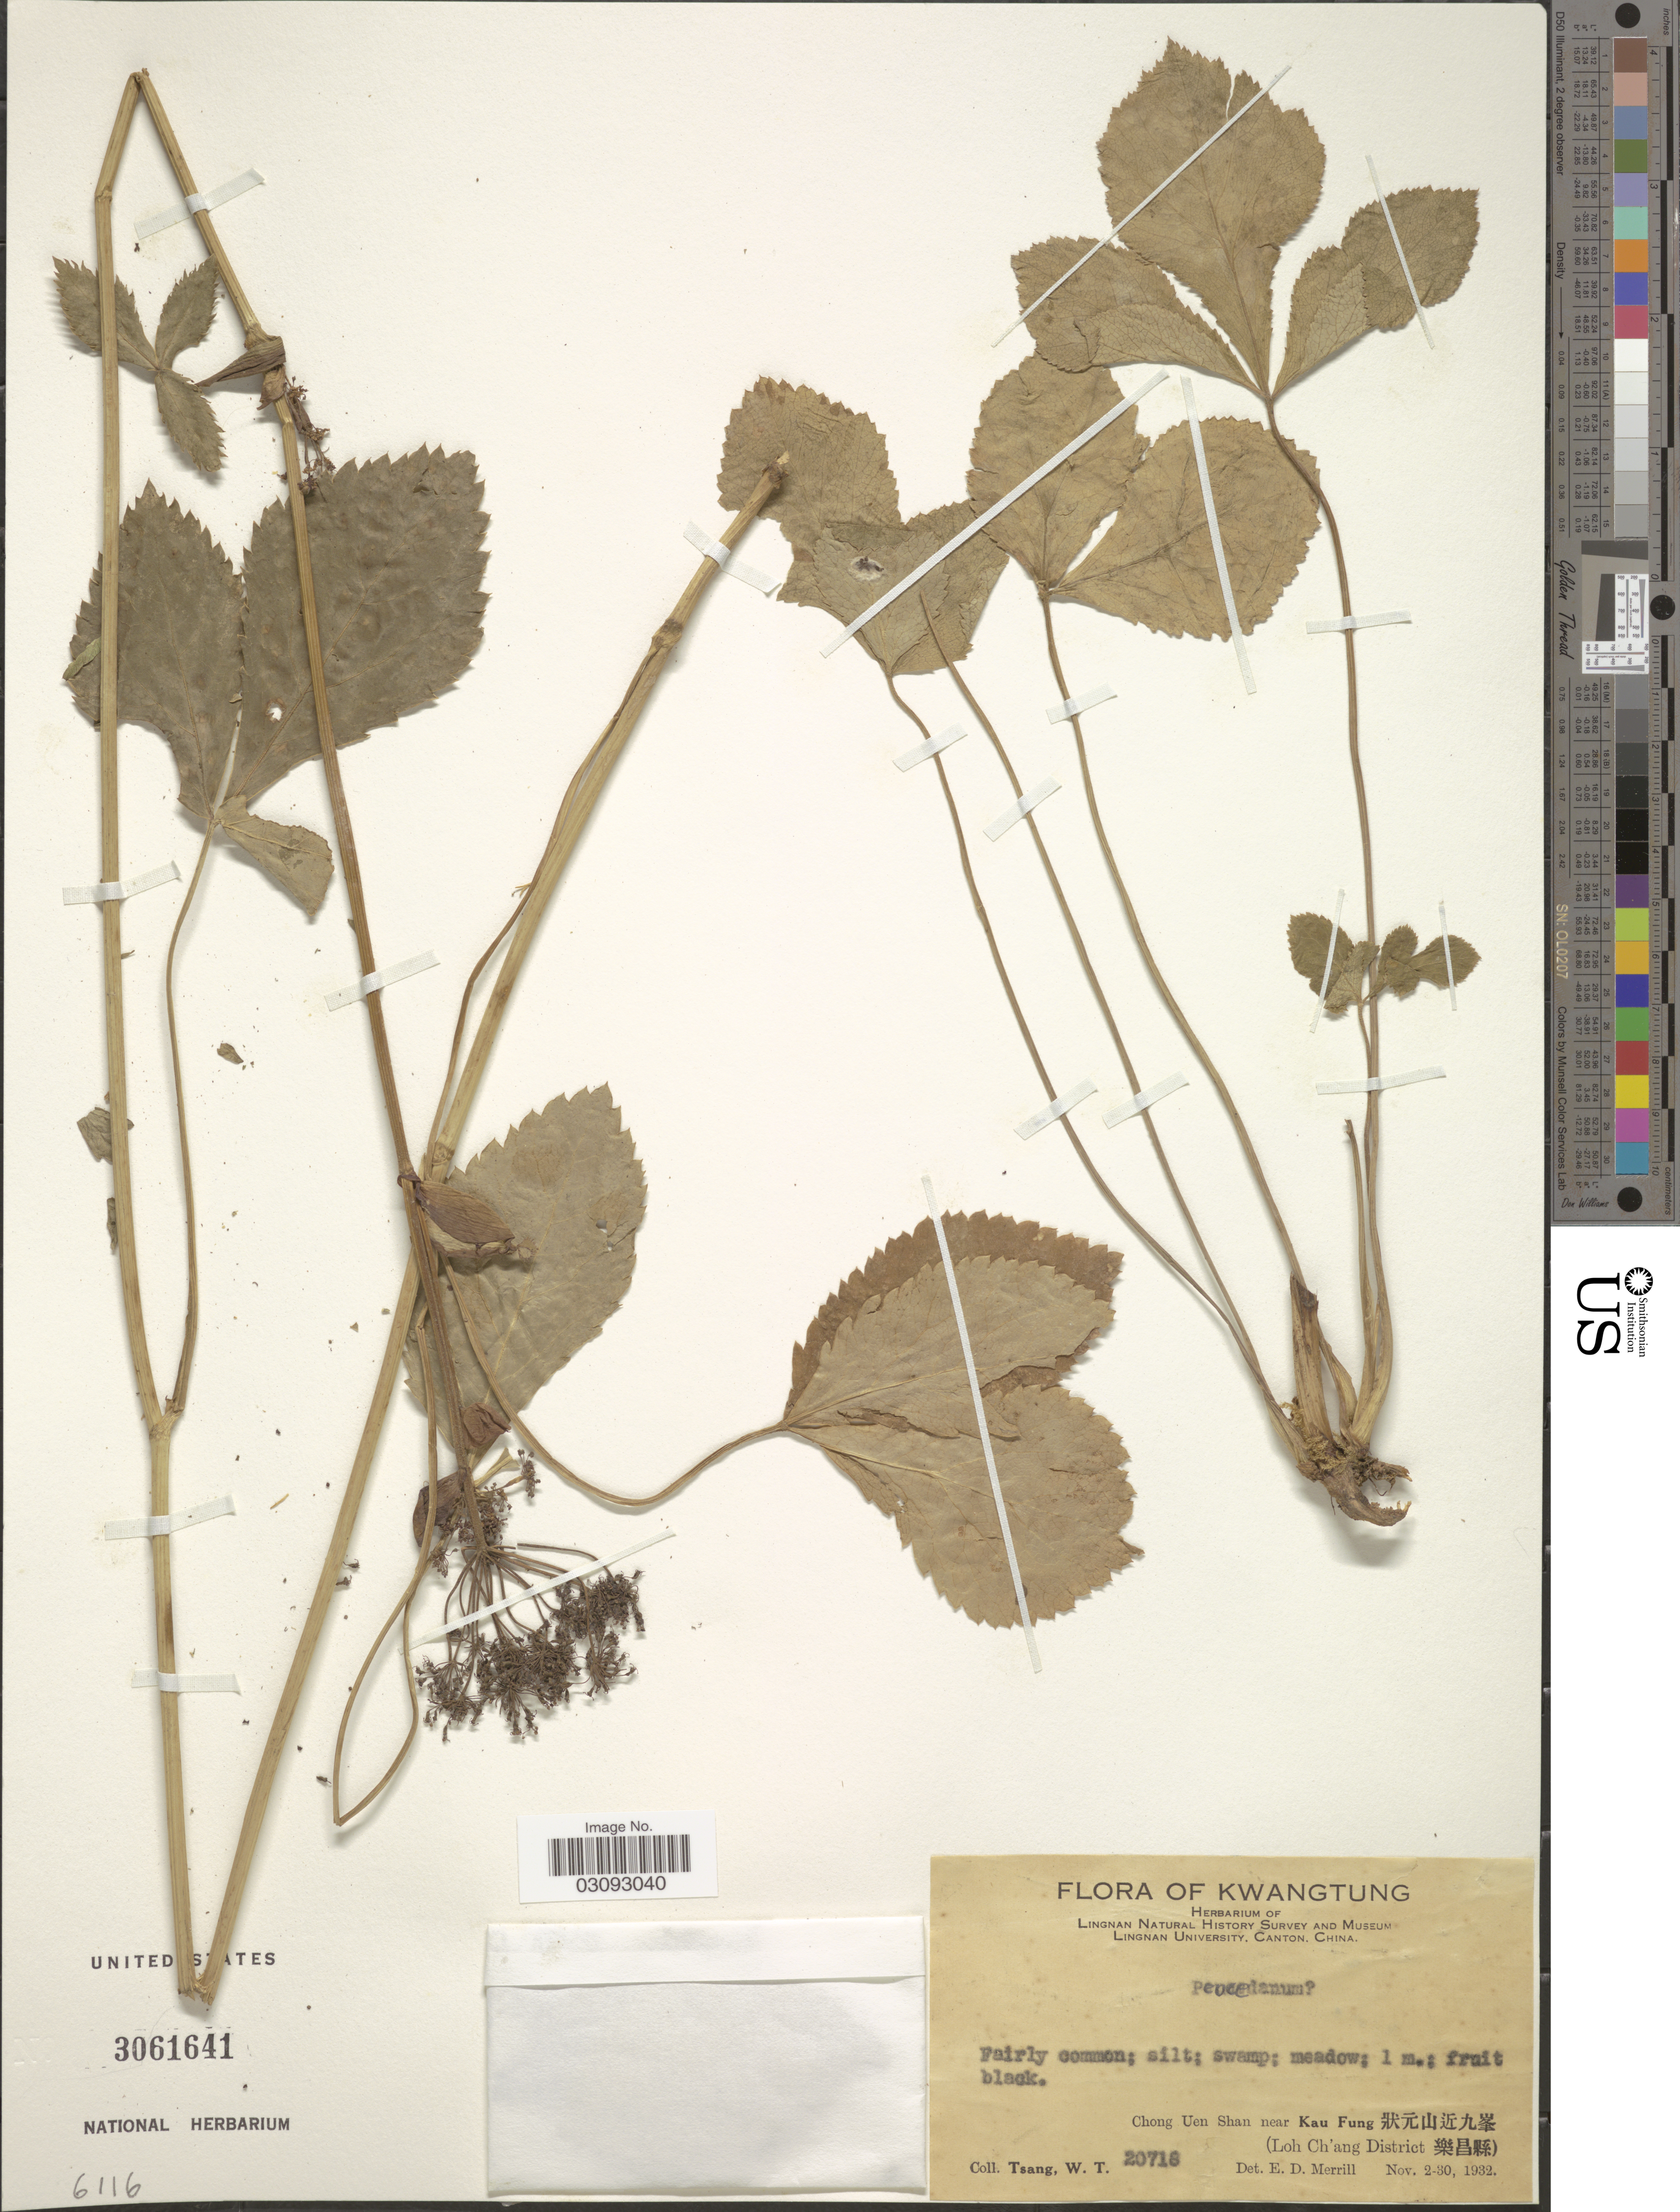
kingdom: Plantae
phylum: Tracheophyta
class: Magnoliopsida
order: Apiales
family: Apiaceae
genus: Peucedanum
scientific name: Peucedanum sp.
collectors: W. T. Tsang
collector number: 20716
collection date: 1932-11-02/1932-11-30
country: China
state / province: Guangdong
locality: Kwangtung, Chong Uen Shan near Kau Fung (Loh Ch'ang District).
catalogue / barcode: US 3061641